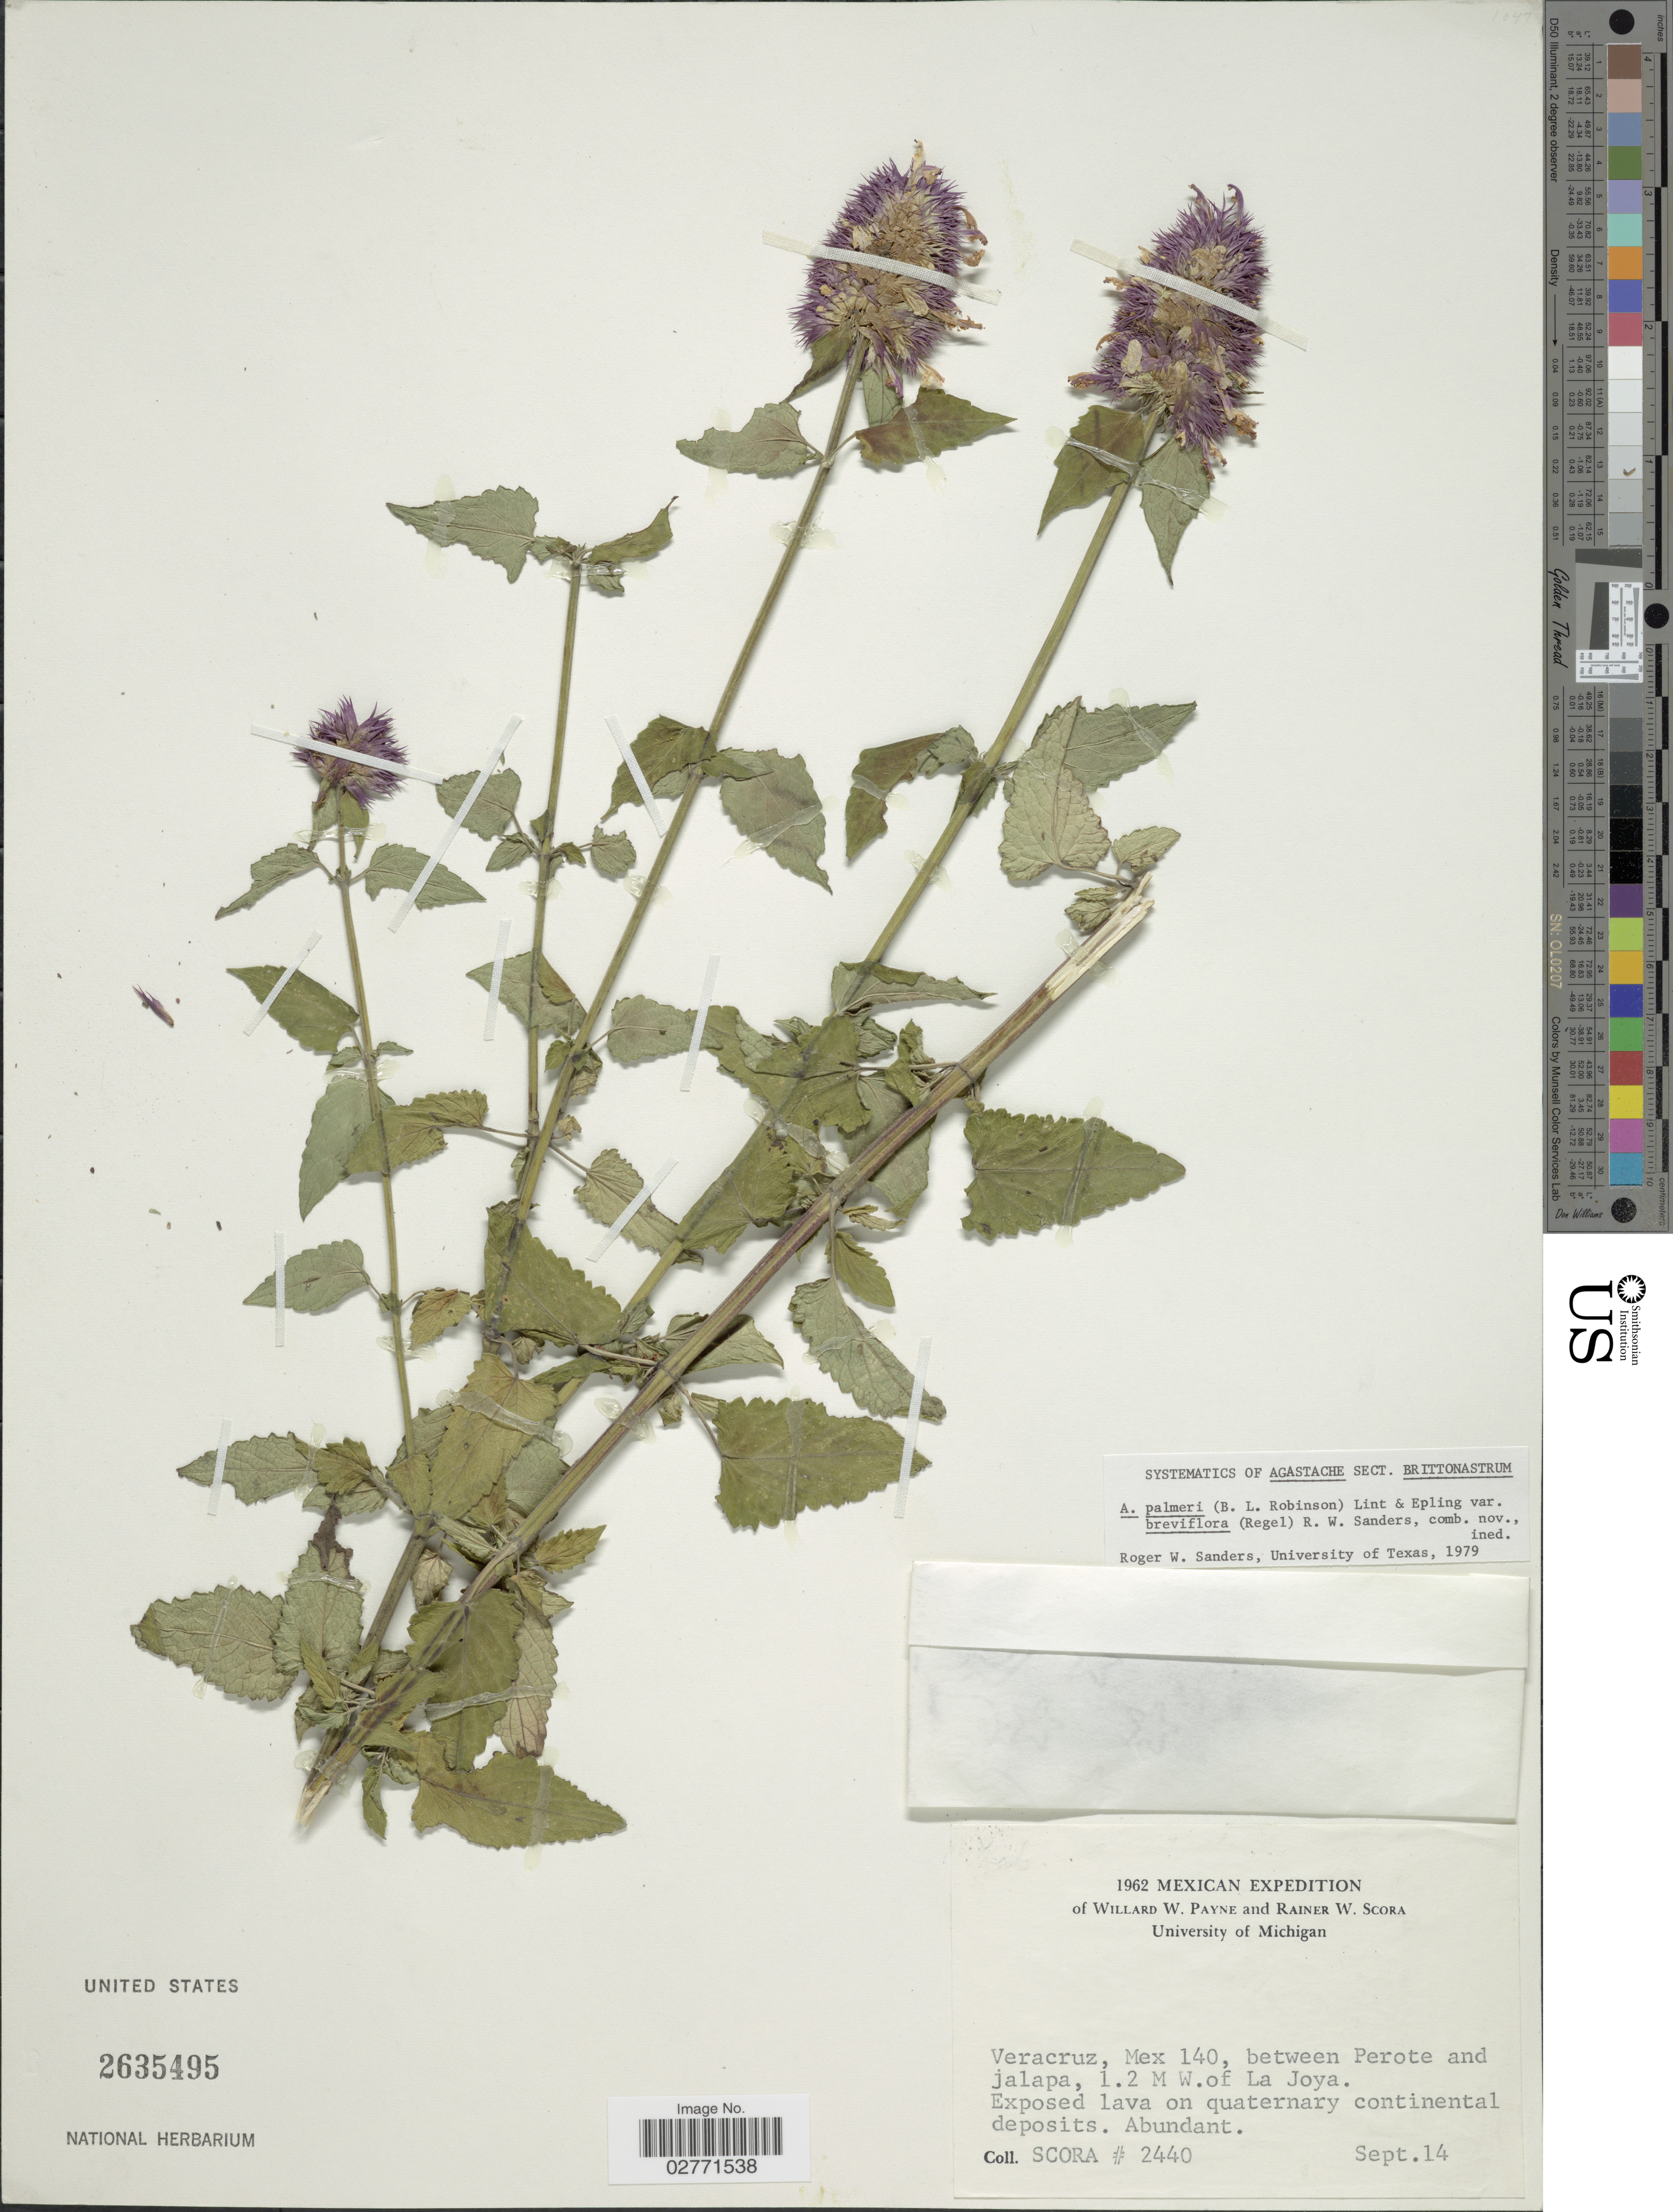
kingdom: Plantae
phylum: Tracheophyta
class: Magnoliopsida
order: Lamiales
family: Lamiaceae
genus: Agastache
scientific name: Agastache palmeri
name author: (B.L. Rob.) Standl.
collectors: R. Scora & W. Payne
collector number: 2440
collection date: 1962-09-14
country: Mexico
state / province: Veracruz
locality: Mex 140, between Perote and jalapa, 1.2 M W. of La Joya.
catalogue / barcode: US 2635495